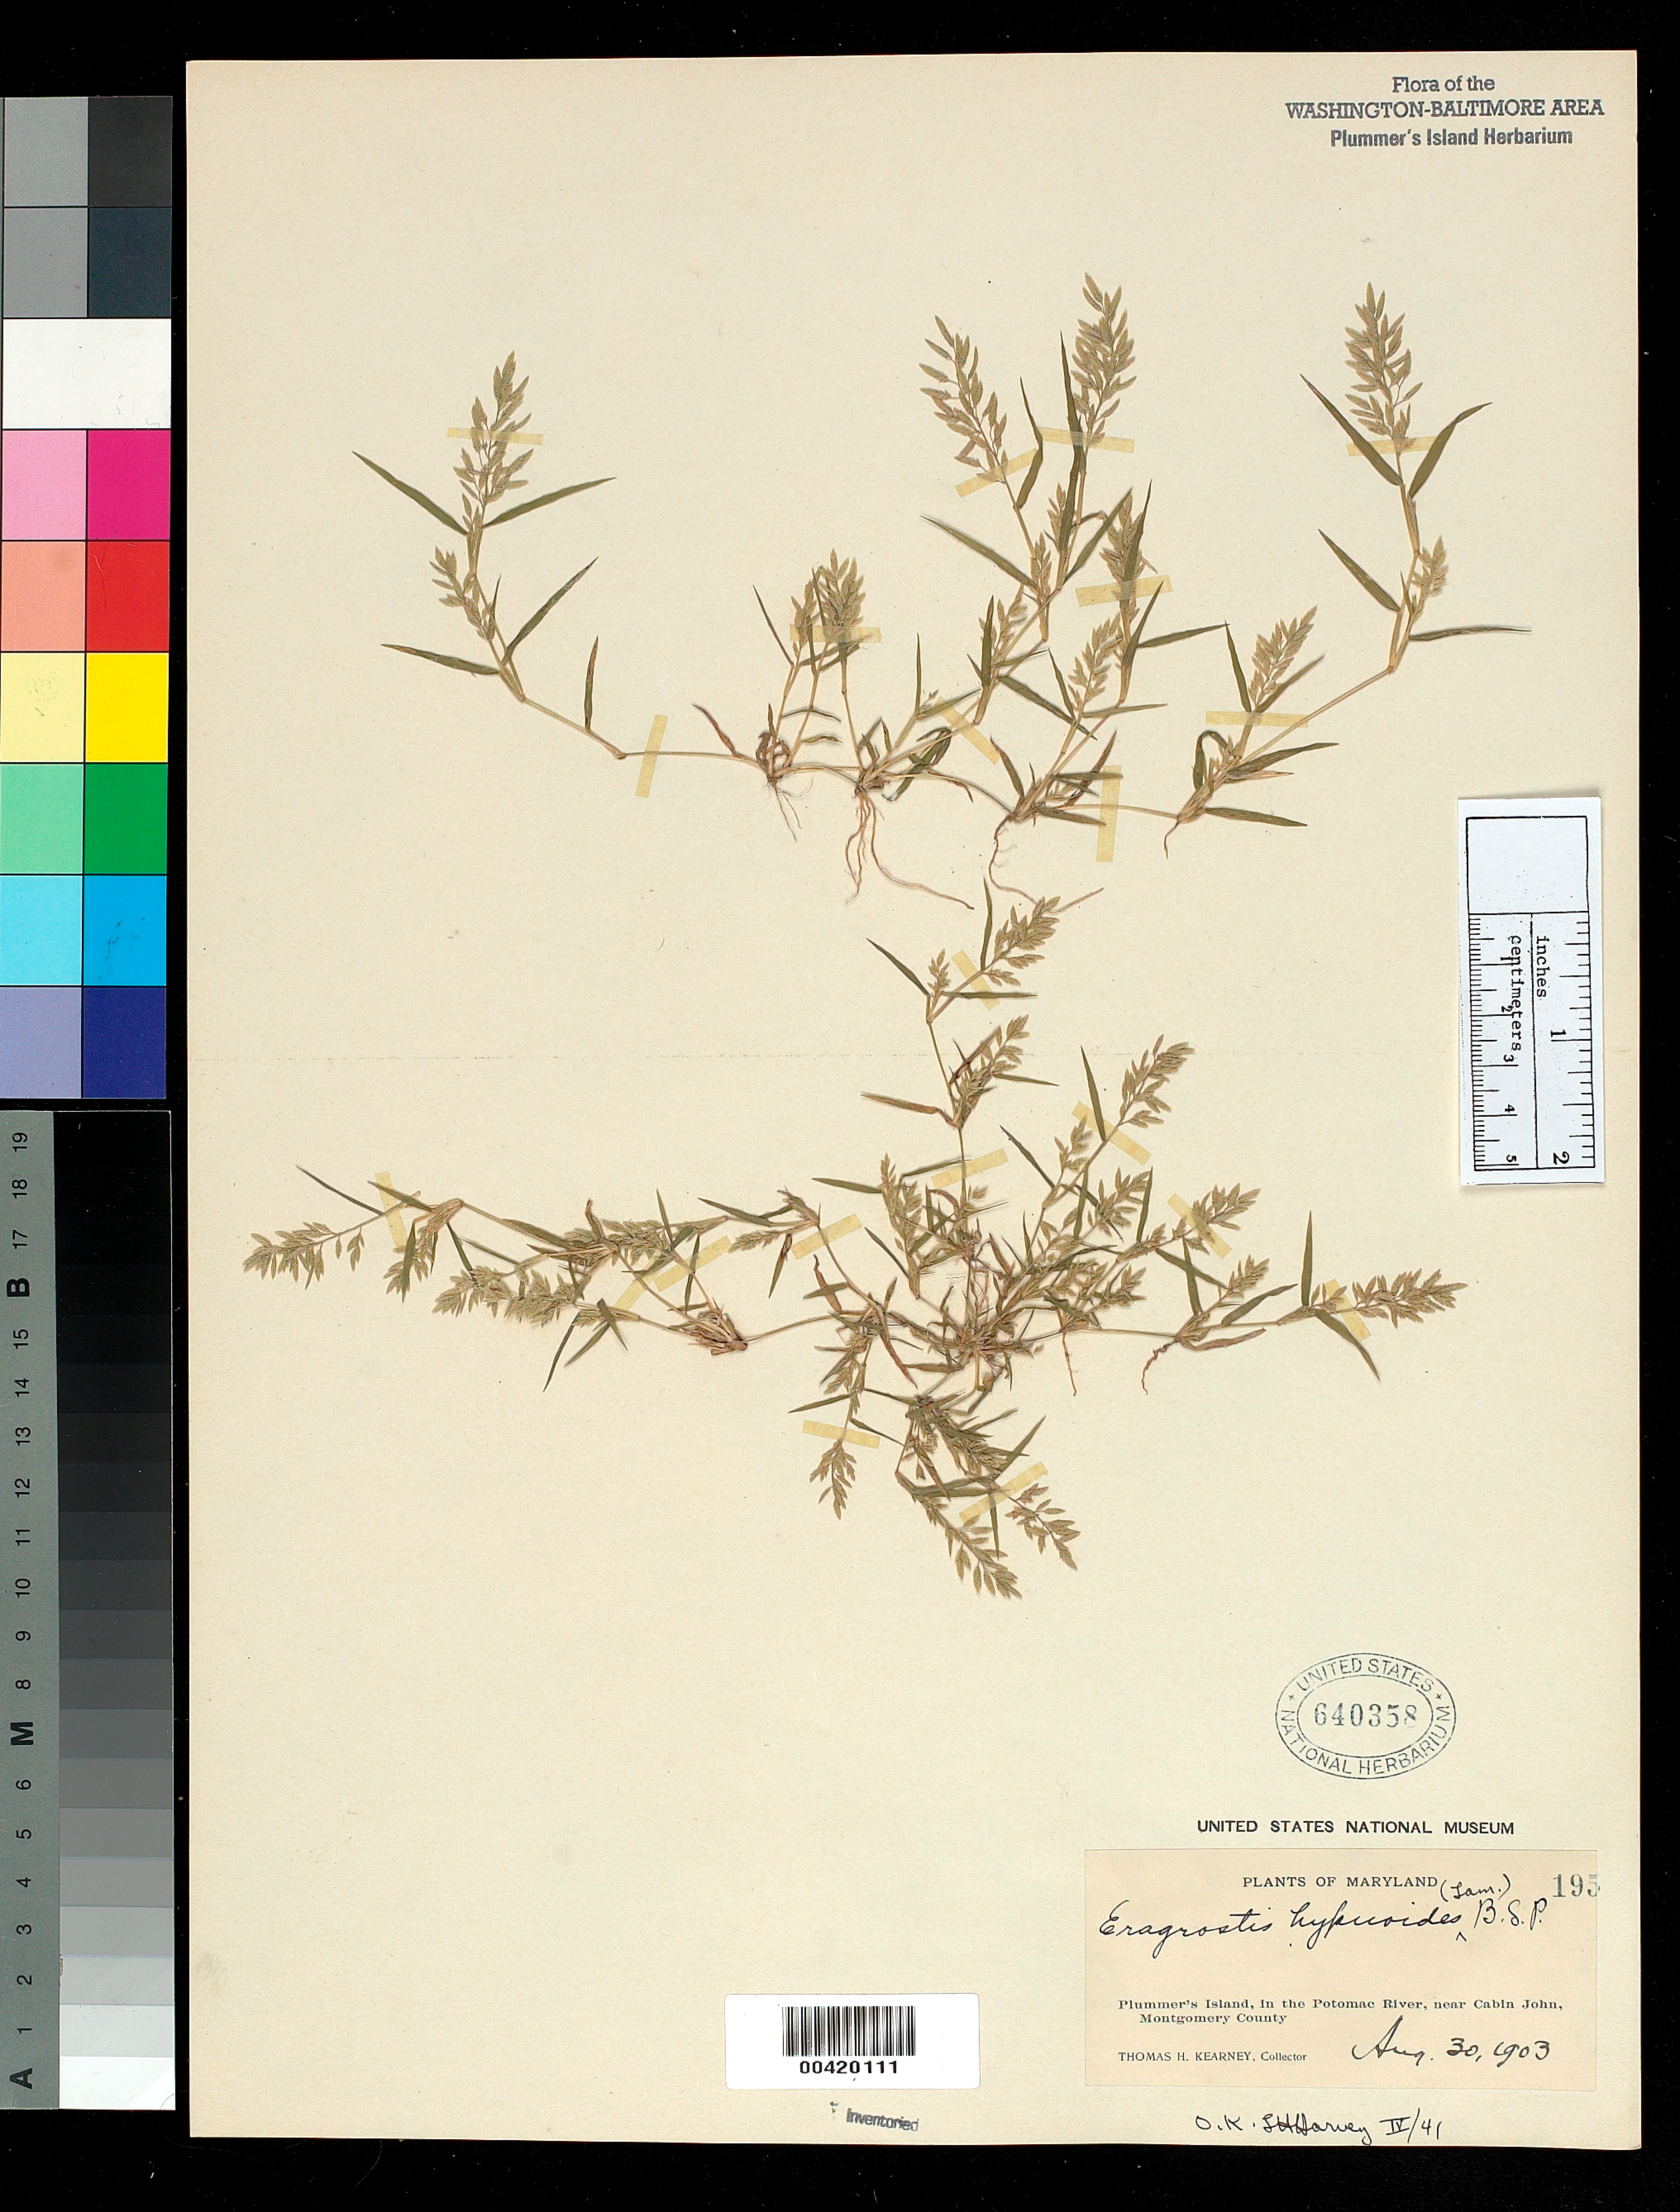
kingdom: Plantae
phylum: Tracheophyta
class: Liliopsida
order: Poales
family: Poaceae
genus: Eragrostis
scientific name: Eragrostis hypnoides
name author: (Lam.) Britton, Stearns & Poggenb.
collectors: T. H. Kearney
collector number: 195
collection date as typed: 30 Aug 1903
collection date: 1903-08-30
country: United States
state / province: Maryland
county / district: Montgomery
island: Plummers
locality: Plummer's Island C. & O. Canal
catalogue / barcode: US 640358